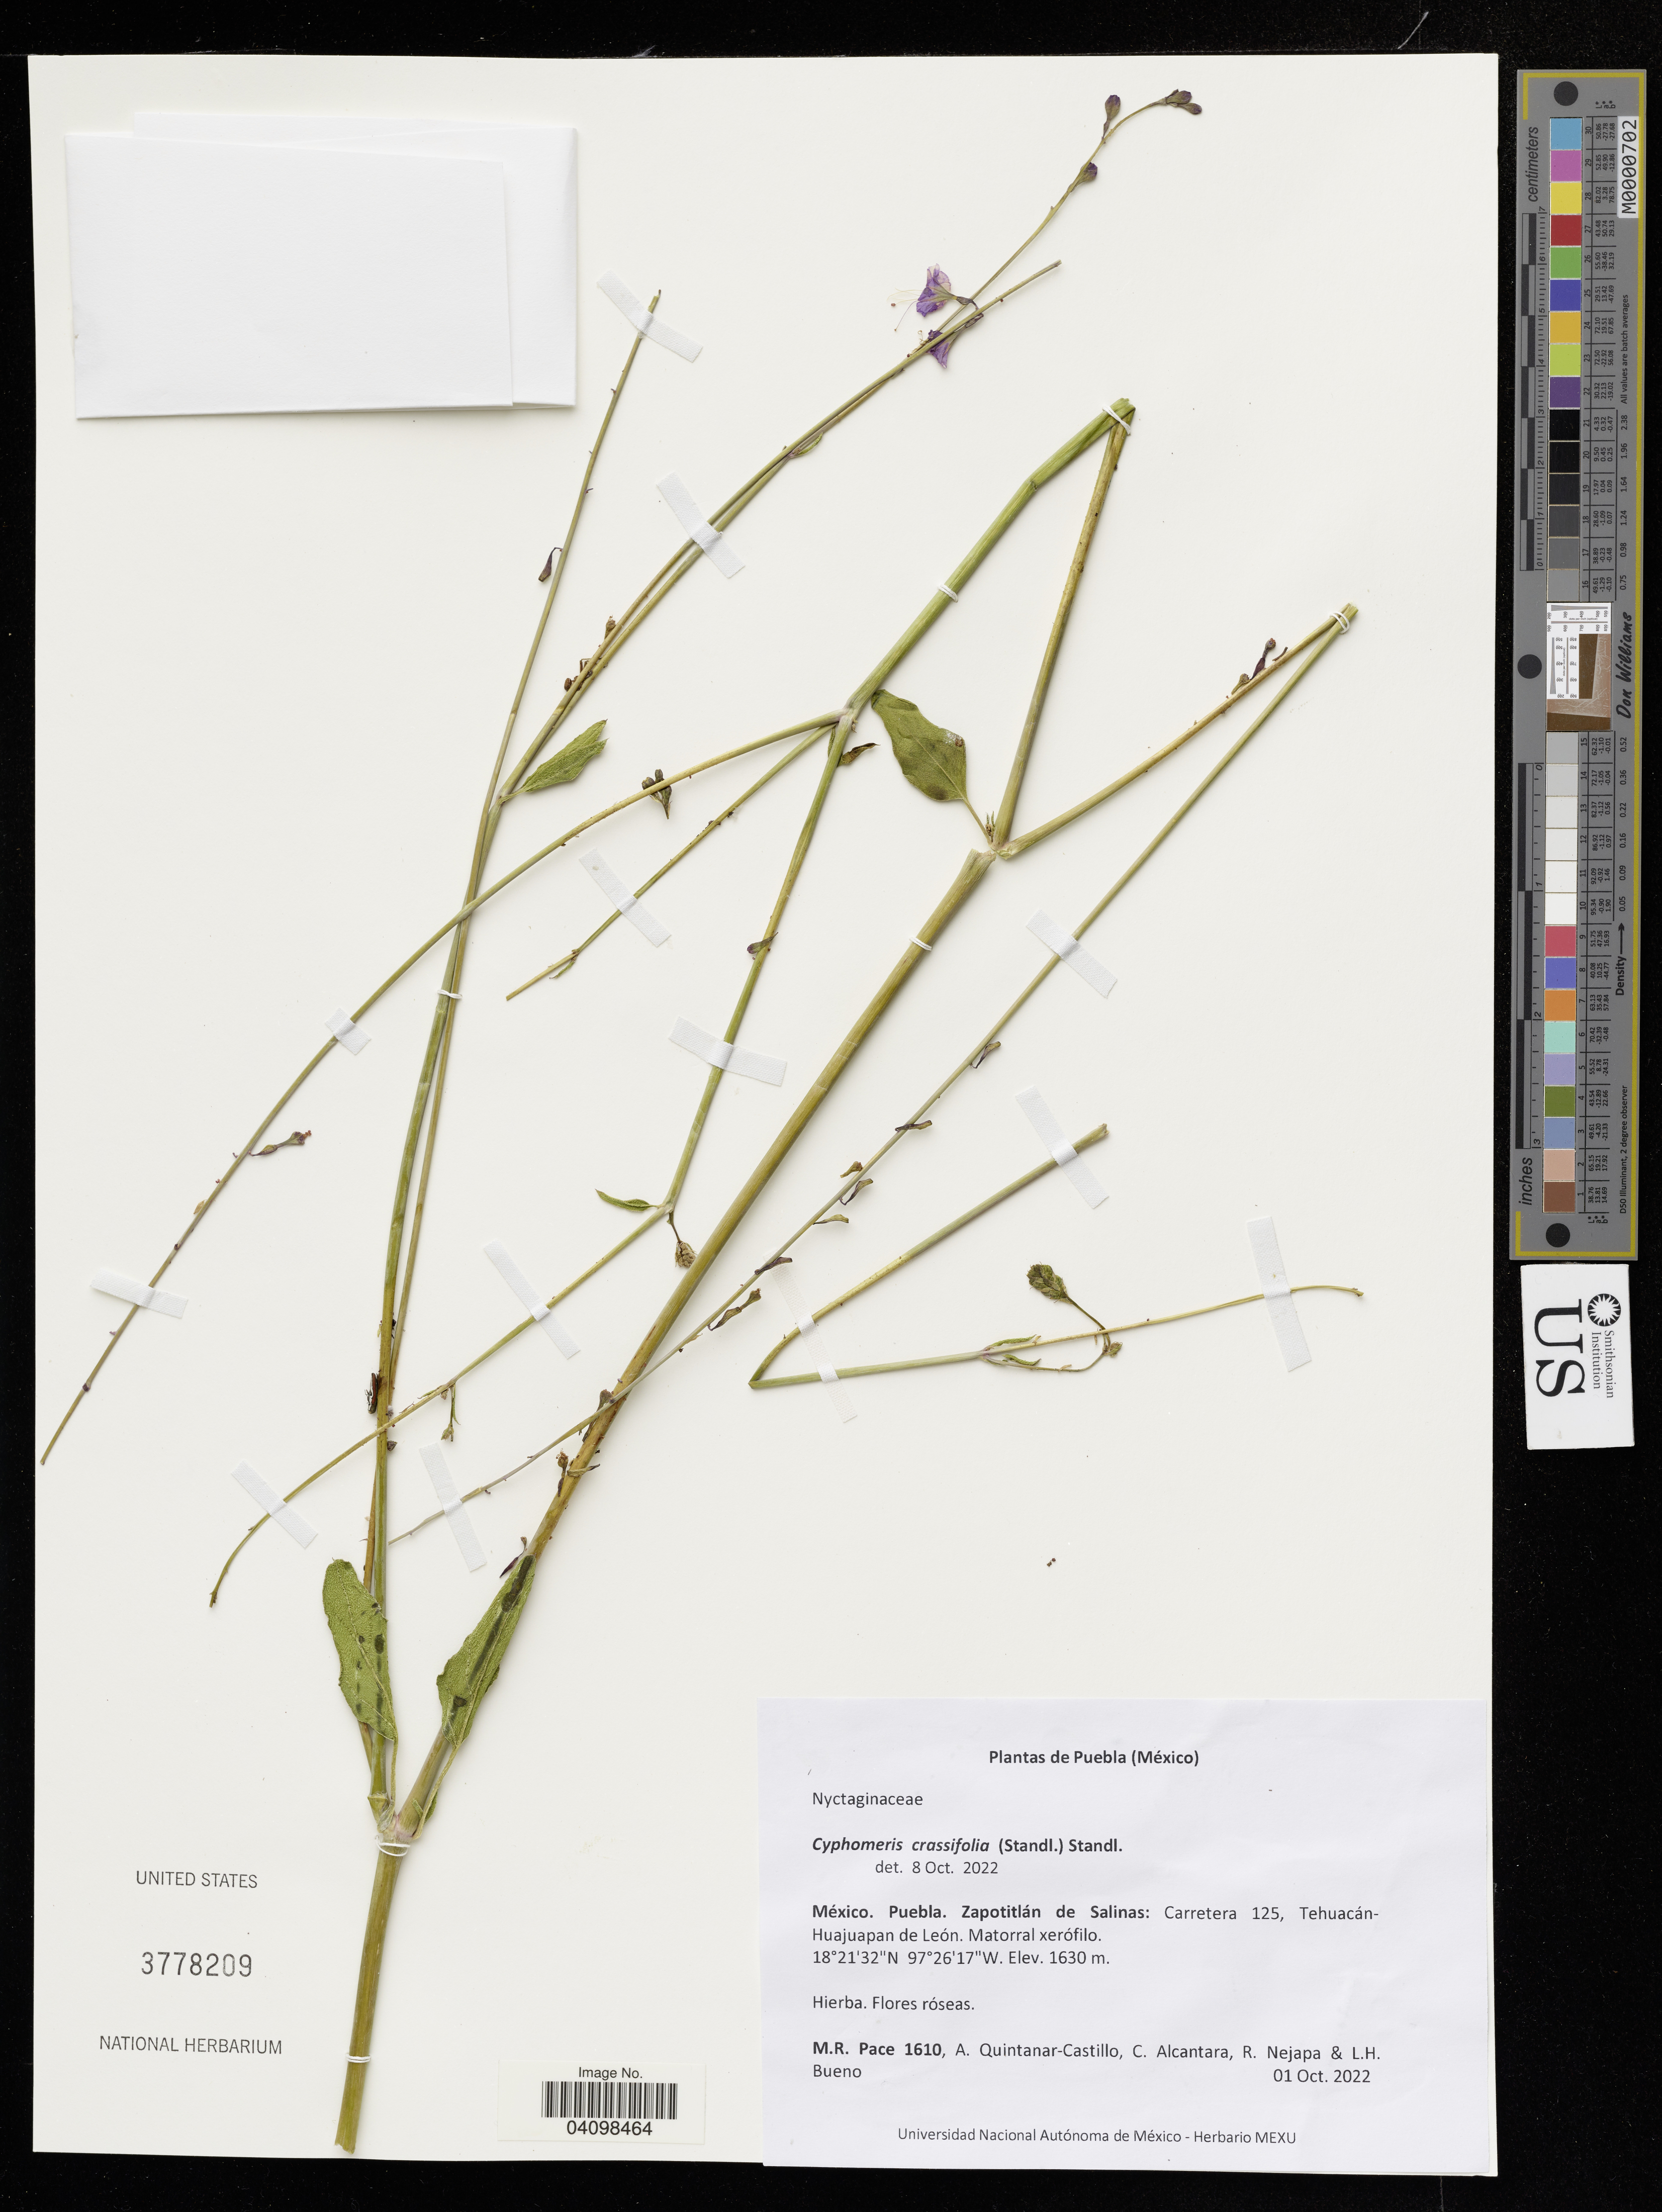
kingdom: Plantae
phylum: Tracheophyta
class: Magnoliopsida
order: Caryophyllales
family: Nyctaginaceae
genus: Cyphomeris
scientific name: Cyphomeris crassifolia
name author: (Standl.) Standl.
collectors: M. Pace, A. Quintanar Castillo, C. Alcantara & R. Nejapa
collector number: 1610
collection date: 2022-10-01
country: Mexico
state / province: Puebla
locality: Zapotitlán de Salinas: Carretera 125, Tehuacán-Huajuapan de León. Matorral xerófilo.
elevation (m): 1630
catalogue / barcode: US 3778209